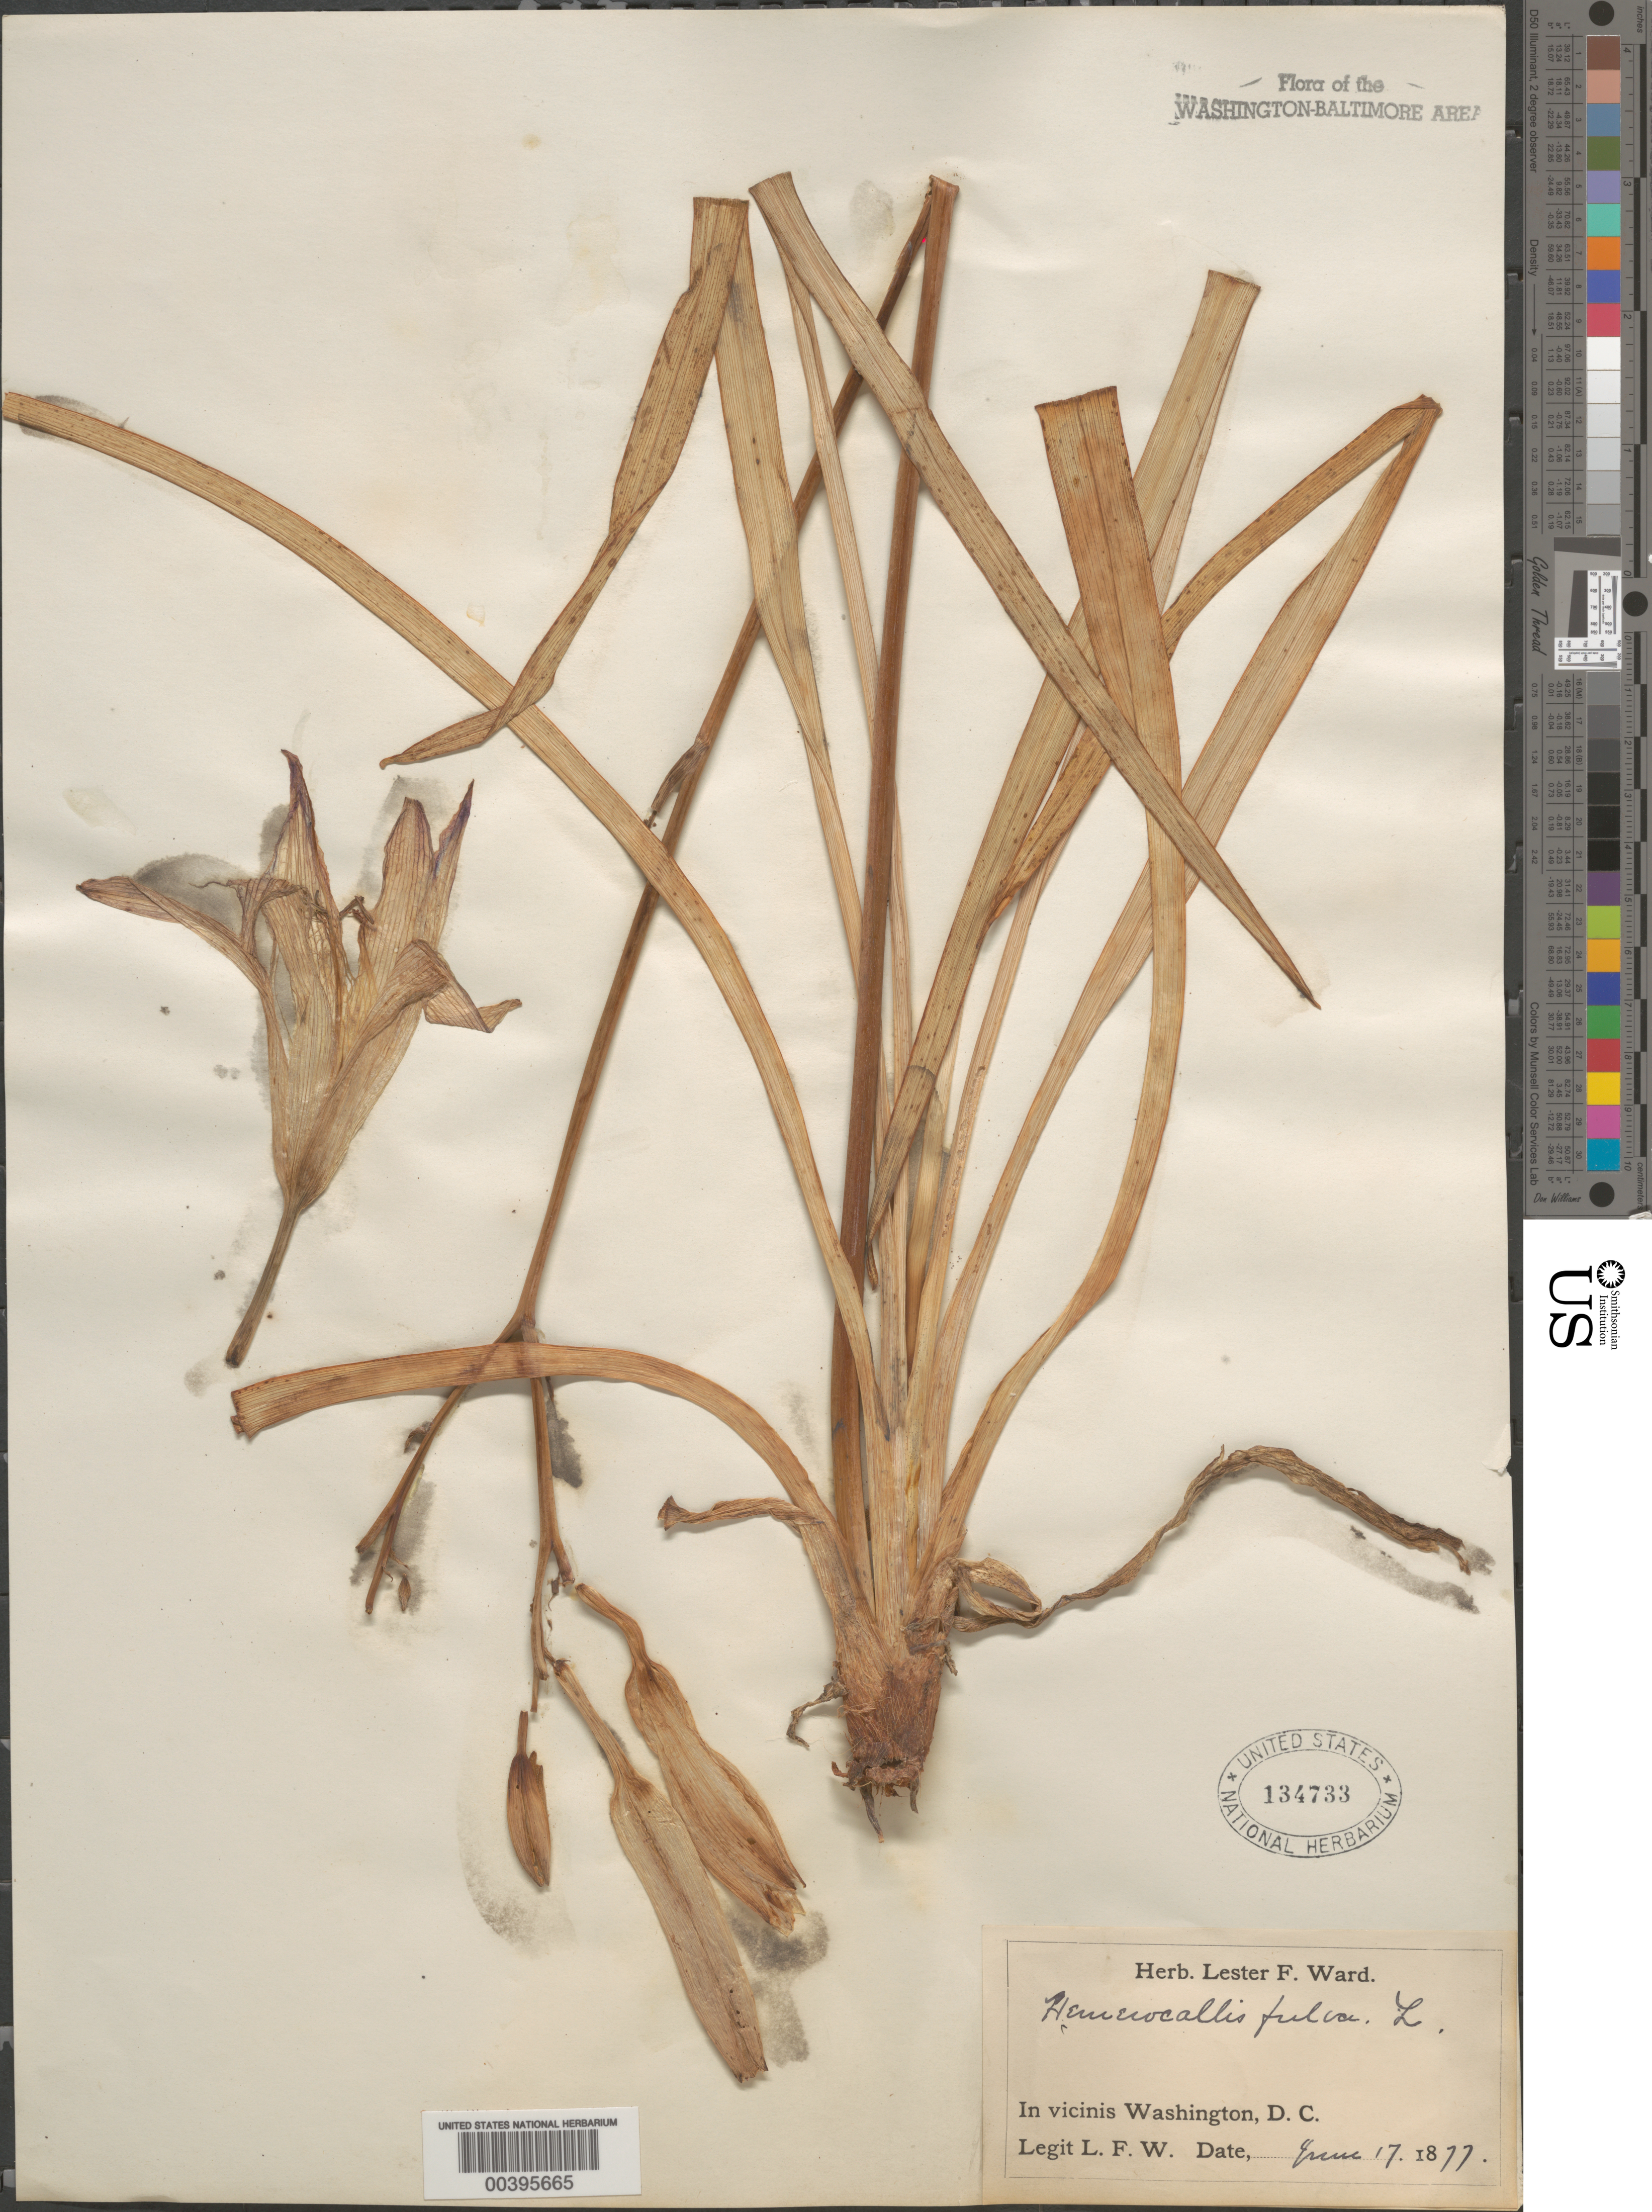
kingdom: Plantae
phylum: Tracheophyta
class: Liliopsida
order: Asparagales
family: Asphodelaceae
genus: Hemerocallis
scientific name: Hemerocallis fulva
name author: L.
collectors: L. F. Ward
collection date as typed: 17 Jun 1877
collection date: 1877-06-17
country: United States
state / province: District of Columbia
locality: Vicinity of Washington, DC.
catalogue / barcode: US 134733